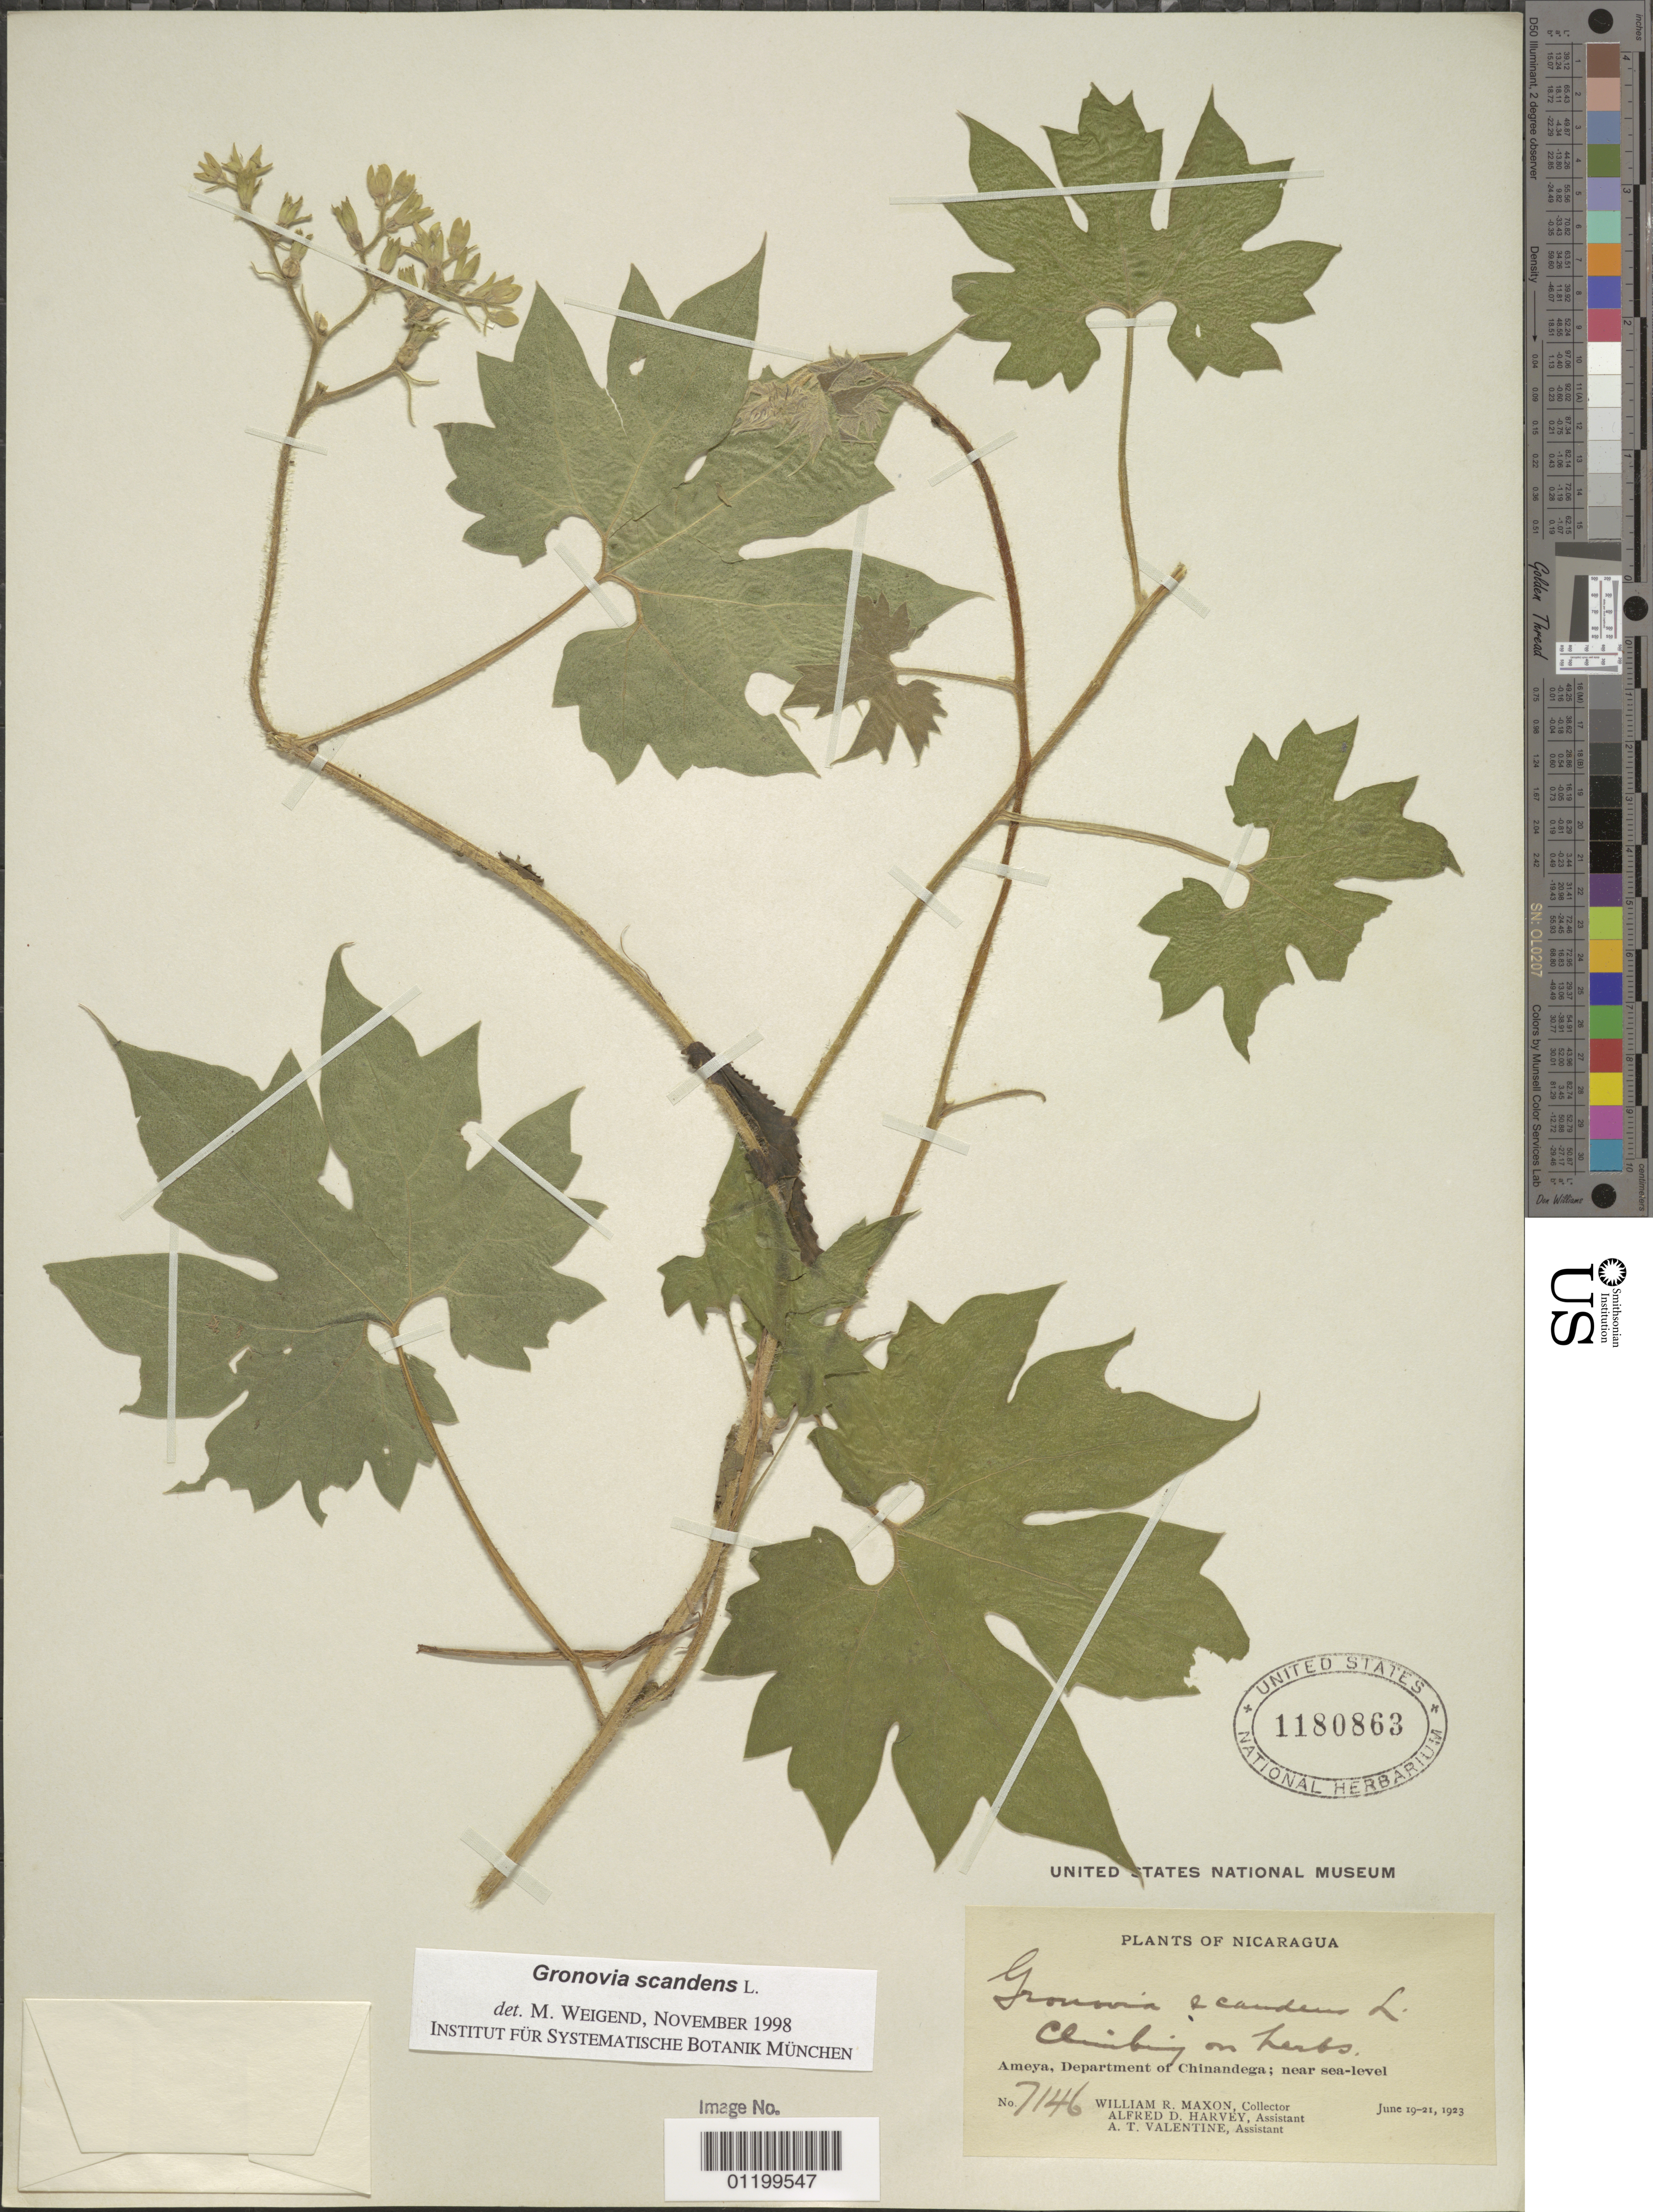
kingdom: Plantae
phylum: Tracheophyta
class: Magnoliopsida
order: Cornales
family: Loasaceae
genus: Gronovia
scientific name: Gronovia scandens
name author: L.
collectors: W. R. Maxon, A. D. Harvey & A. Valentine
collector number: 7146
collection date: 1923-06-19/1923-06-21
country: Nicaragua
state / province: Chinandega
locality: Ameya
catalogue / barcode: US 1180836